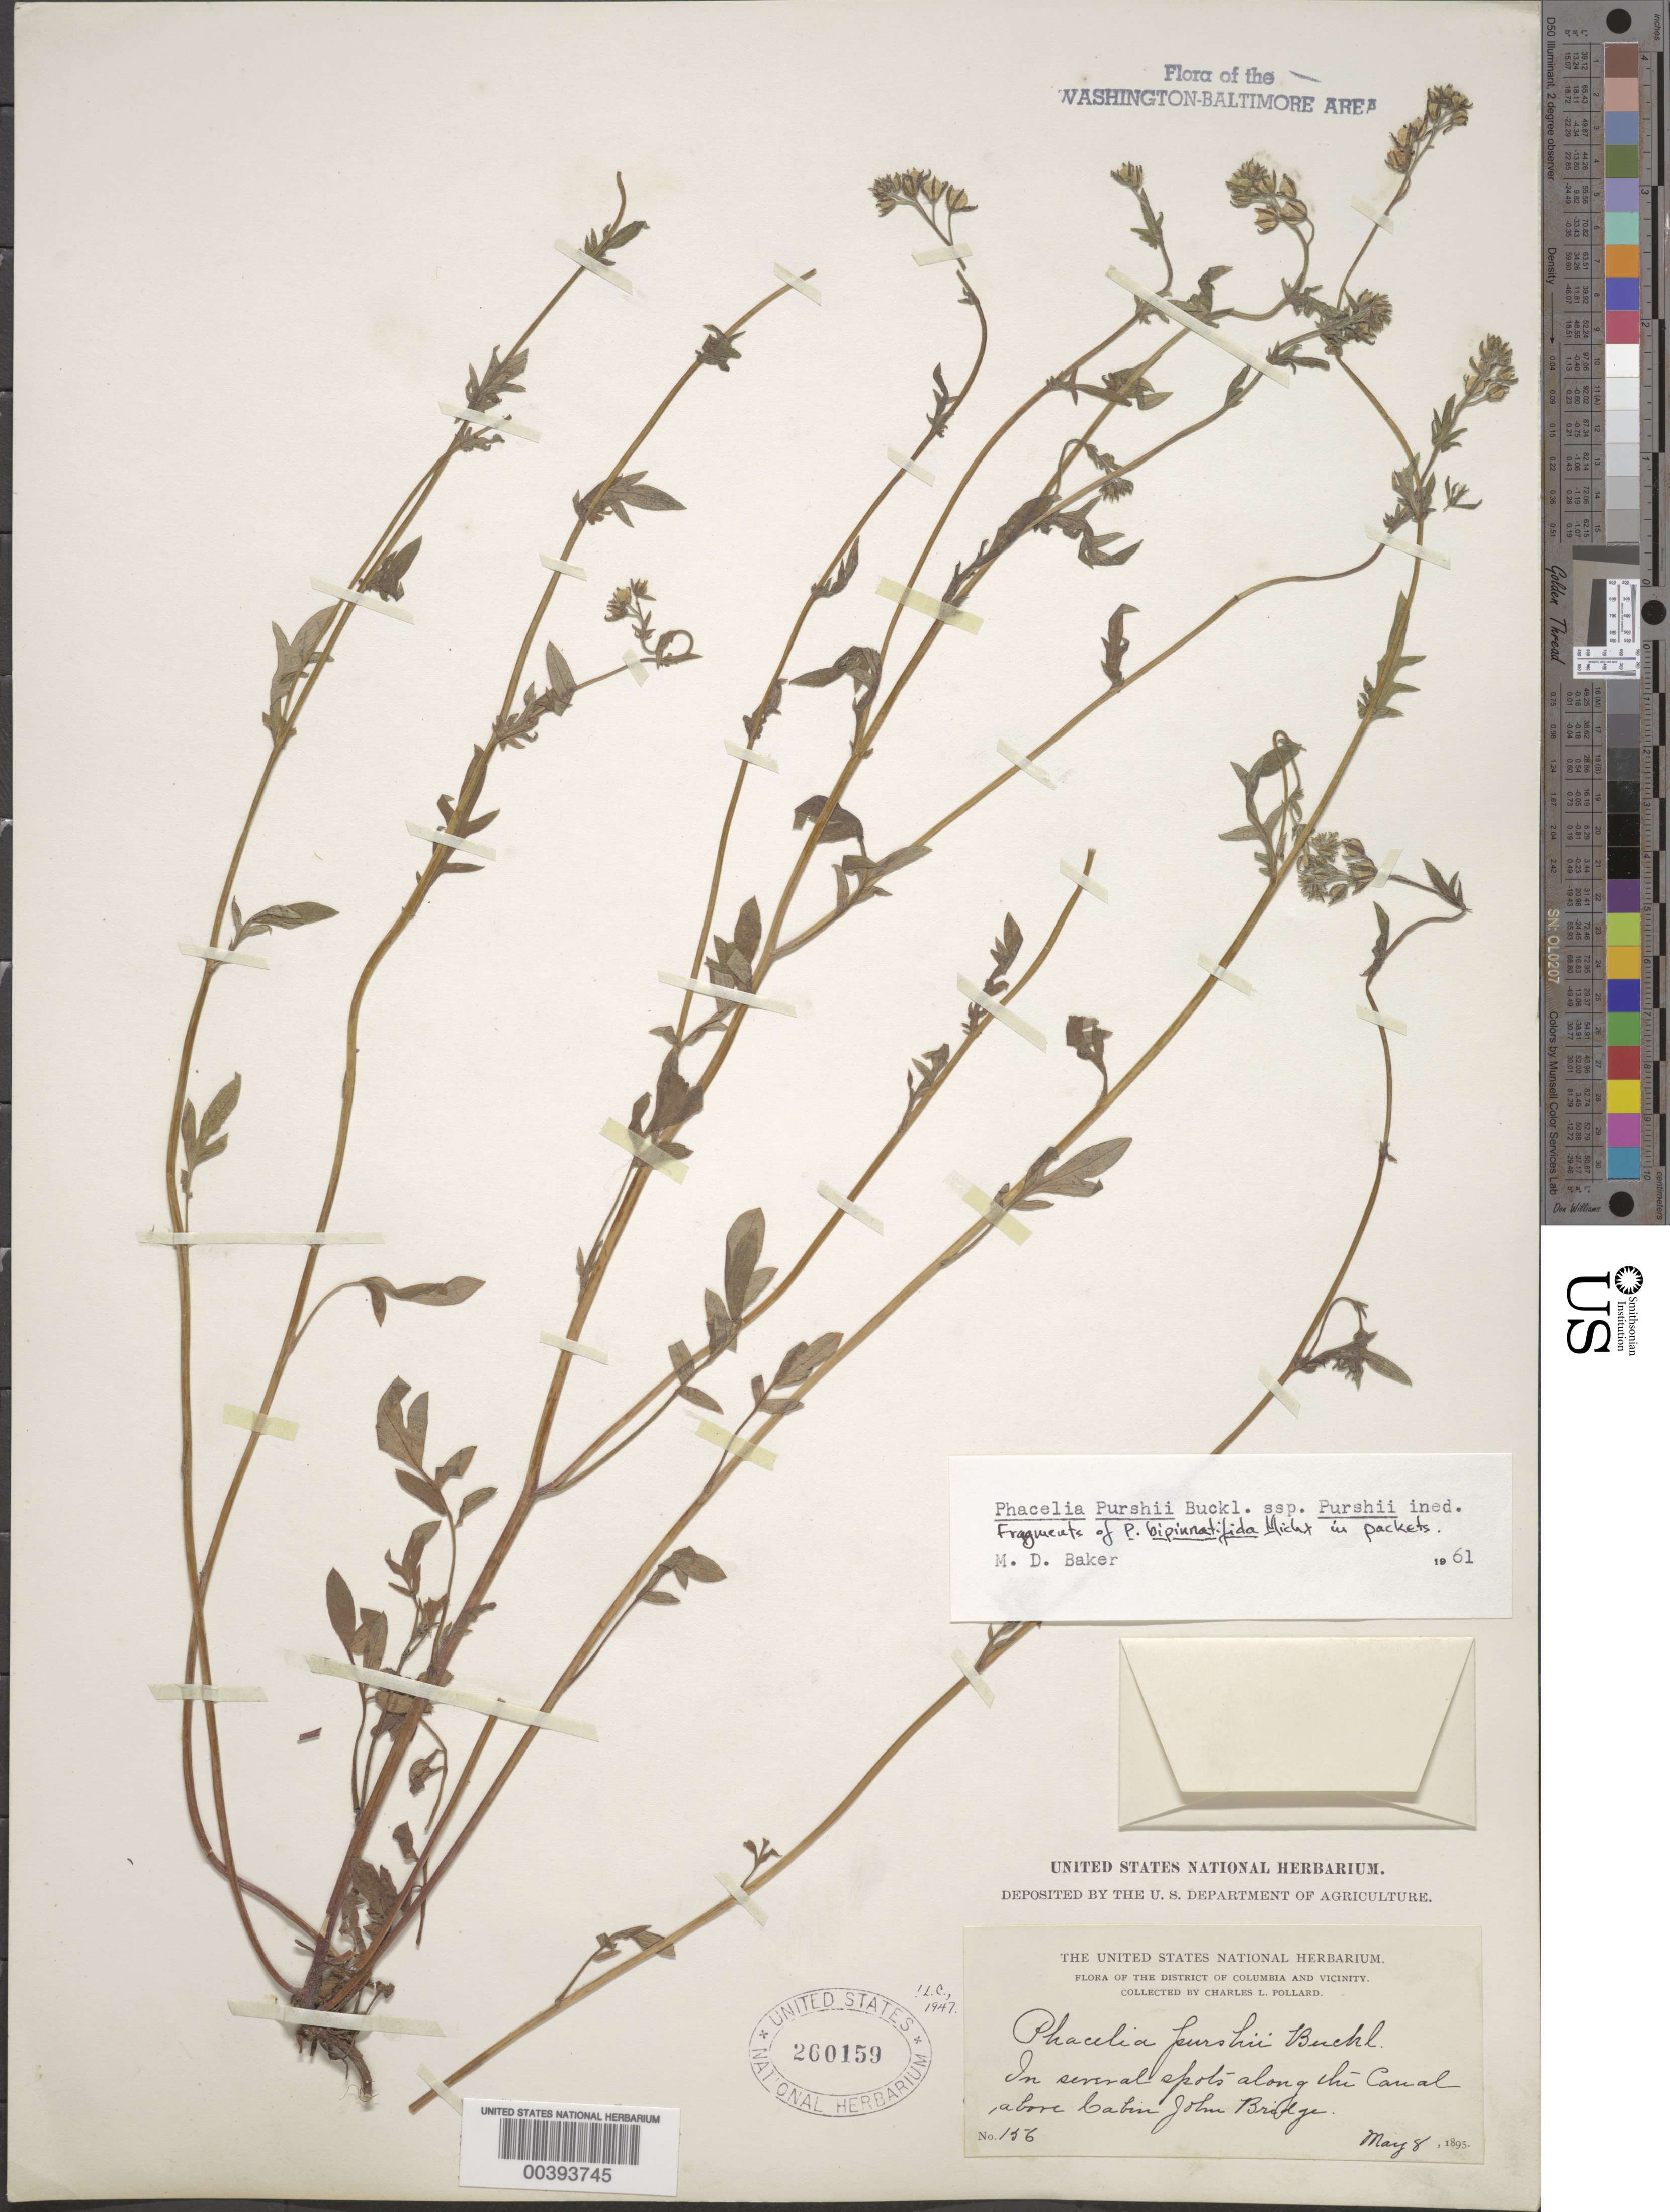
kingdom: Plantae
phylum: Tracheophyta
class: Magnoliopsida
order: Boraginales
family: Hydrophyllaceae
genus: Phacelia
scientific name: Phacelia purshii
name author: Buckley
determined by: Baker, M. D.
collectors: C. L. Pollard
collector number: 156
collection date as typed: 08 May 1895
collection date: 1895-05-08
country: United States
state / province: Maryland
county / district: Montgomery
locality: Along Canal above Cabin John Bridge C. & O. Canal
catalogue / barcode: US 260159